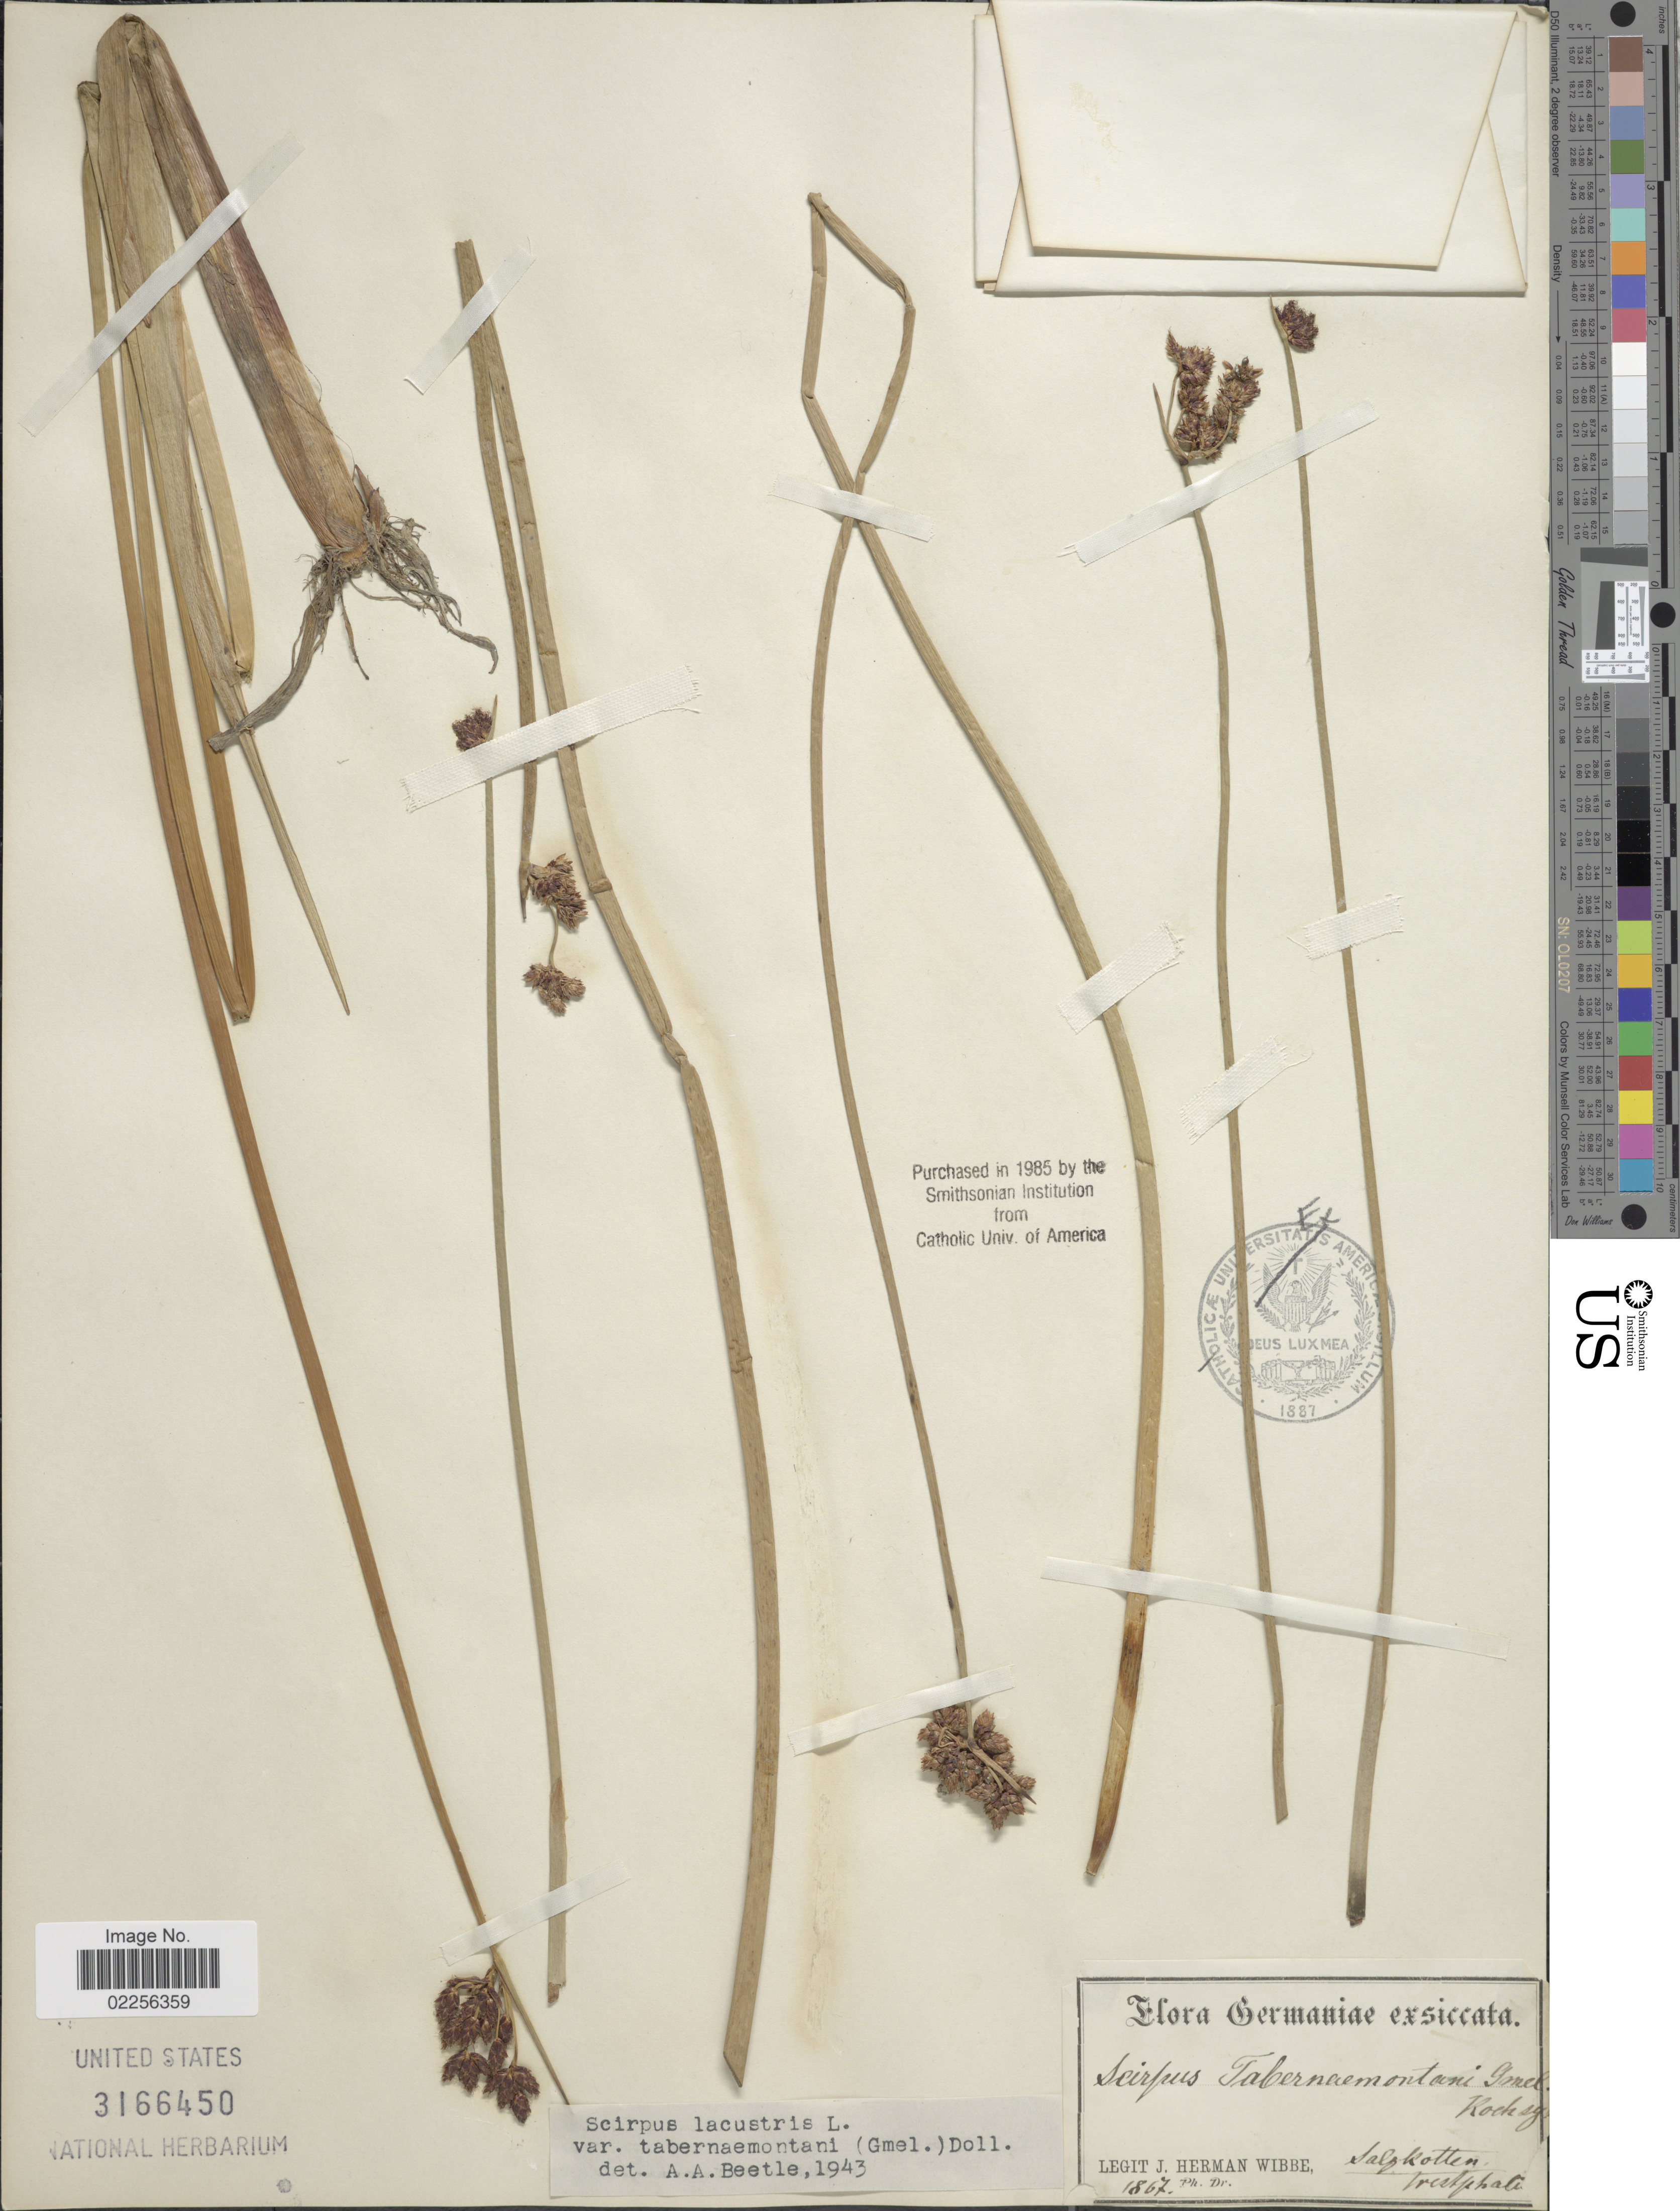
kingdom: Plantae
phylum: Tracheophyta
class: Liliopsida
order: Poales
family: Cyperaceae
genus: Schoenoplectus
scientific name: Schoenoplectus lacustris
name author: (L.) Palla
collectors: J. Wibbe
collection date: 1867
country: Germany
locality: Salzkotten, Trestphali [interpreted]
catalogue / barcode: US 3166450